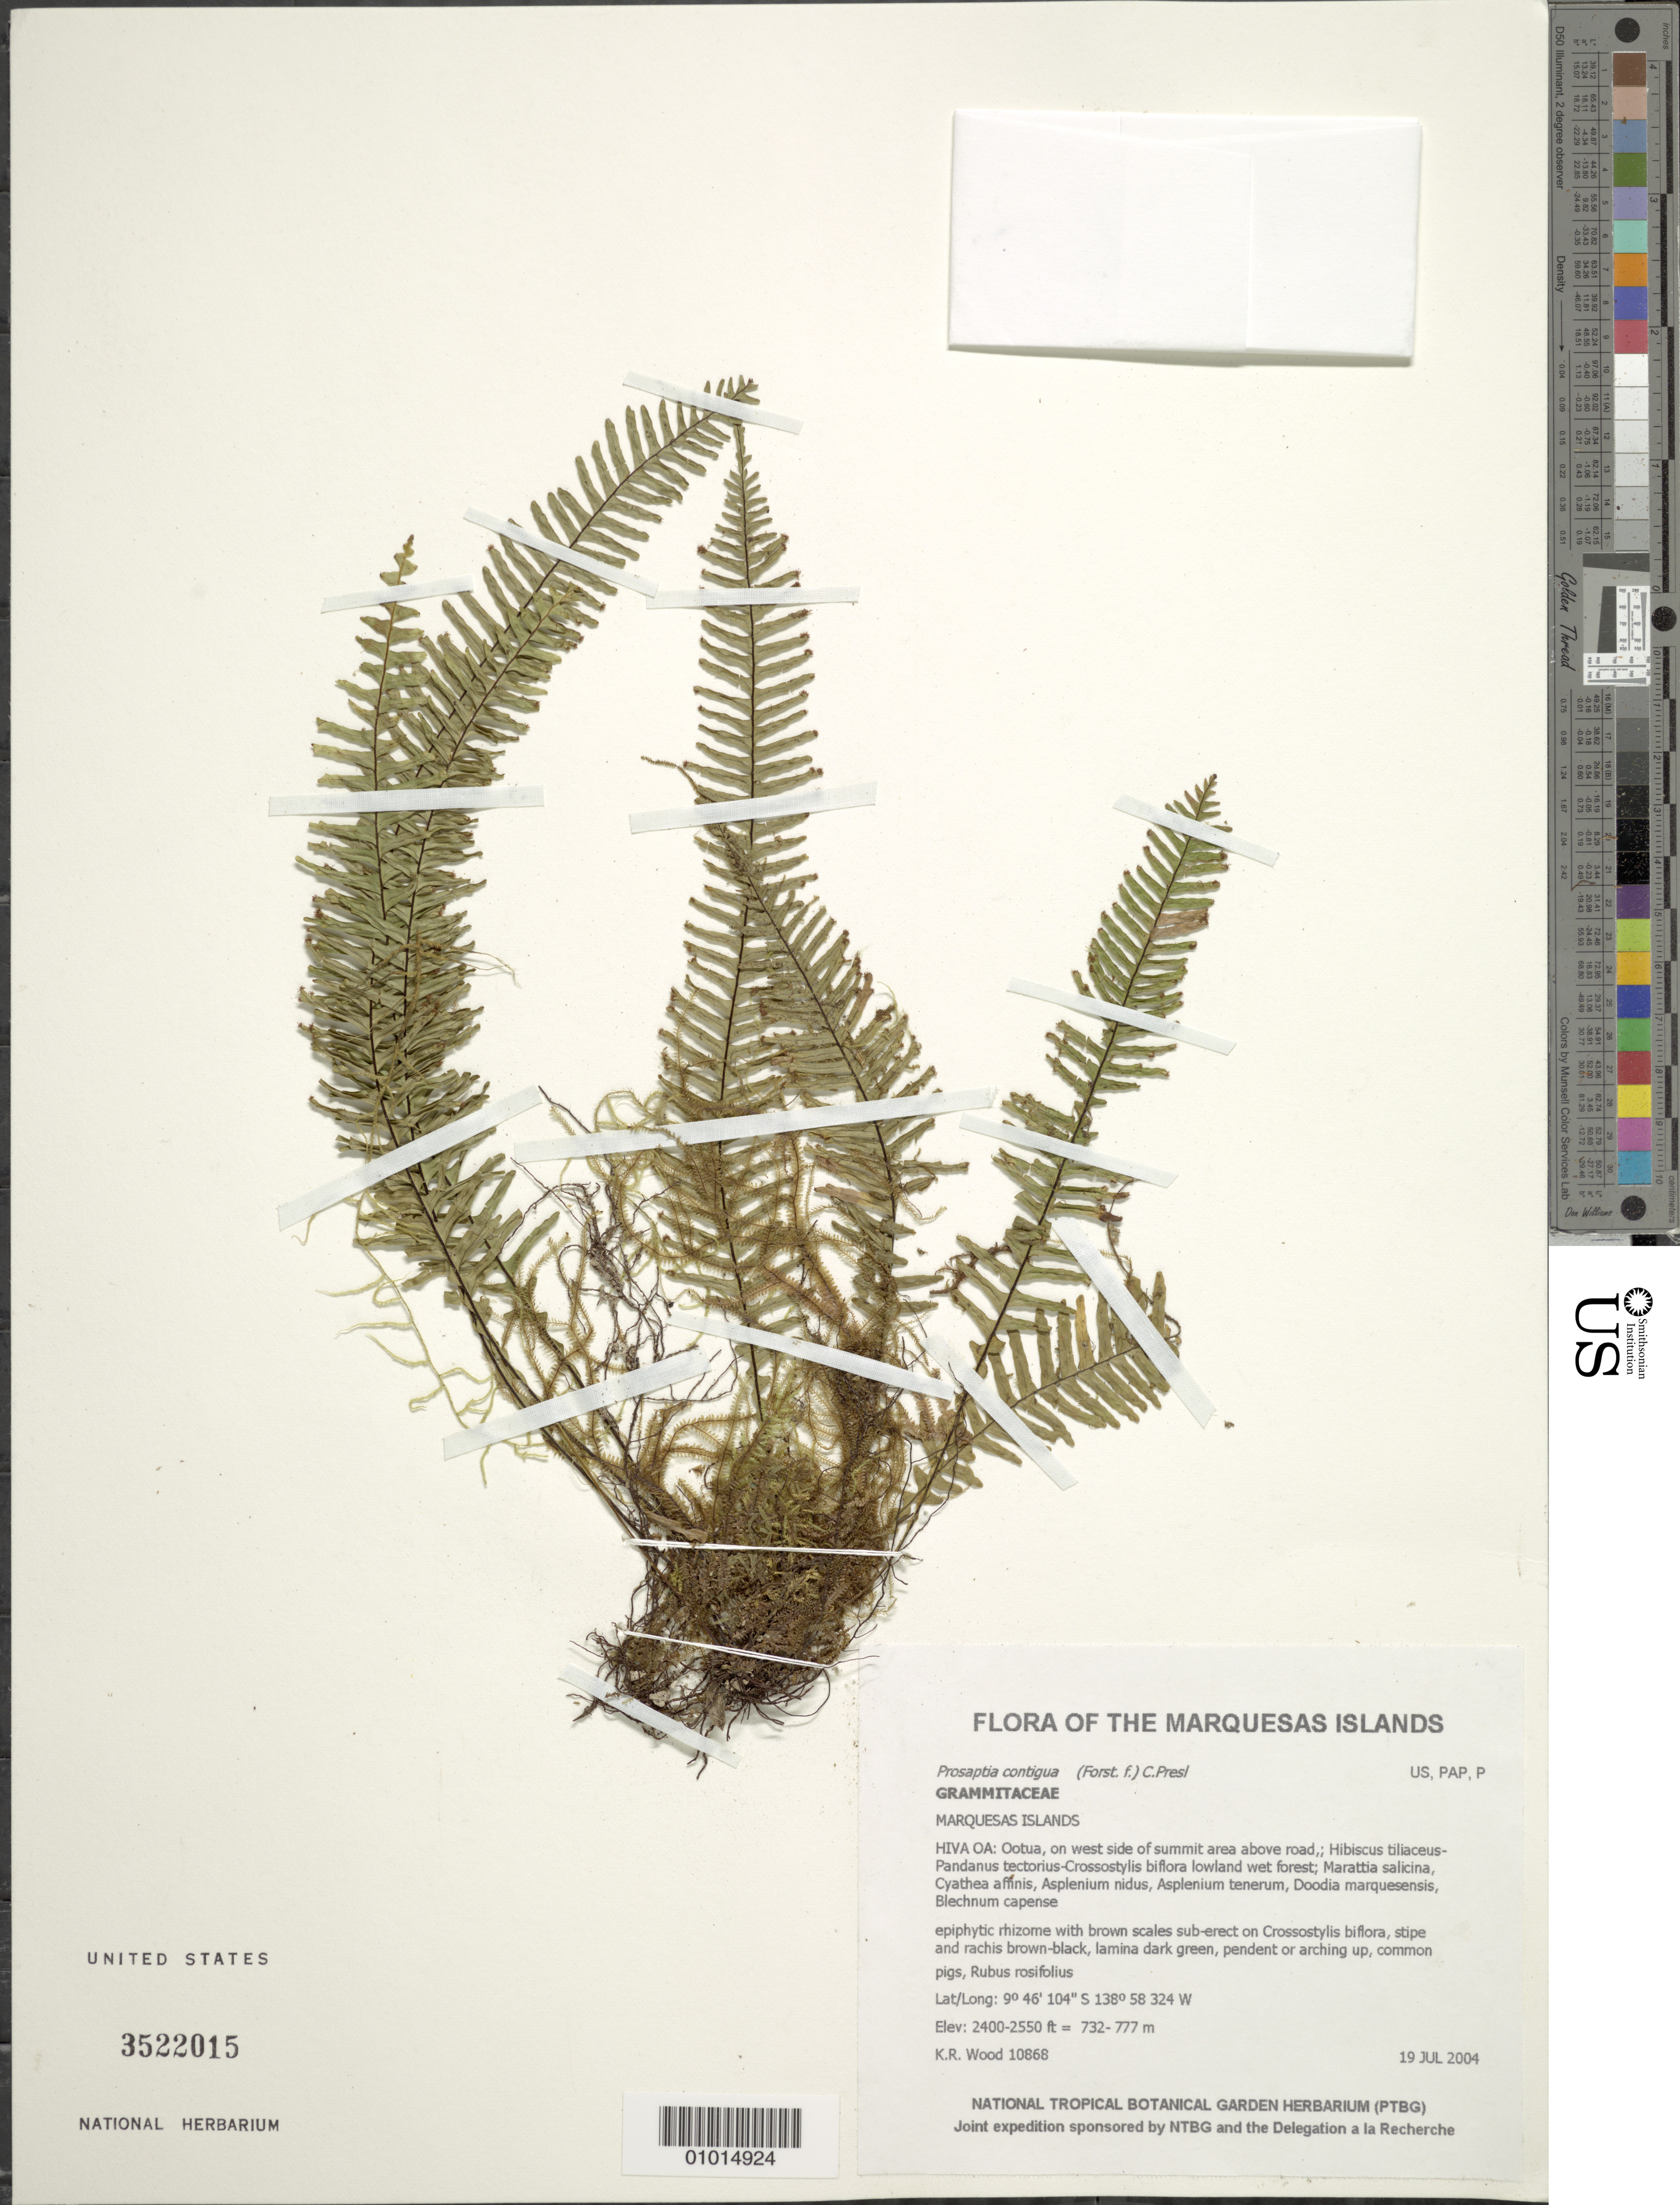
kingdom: Plantae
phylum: Tracheophyta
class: Polypodiopsida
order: Polypodiales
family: Polypodiaceae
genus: Prosaptia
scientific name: Prosaptia contigua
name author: (G. Forst.) Presl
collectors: K. R. Wood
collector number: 10868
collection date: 2004-07-19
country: French Polynesia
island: Hiva Oa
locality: Ootua, on west side of summit area above road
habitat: Hibiscus tiliaceus - Pandanus tectorius - Crossostylis biflora lowland wet forest; common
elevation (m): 732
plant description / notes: Pigs, Rubus rosifolius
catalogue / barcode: US 3522015